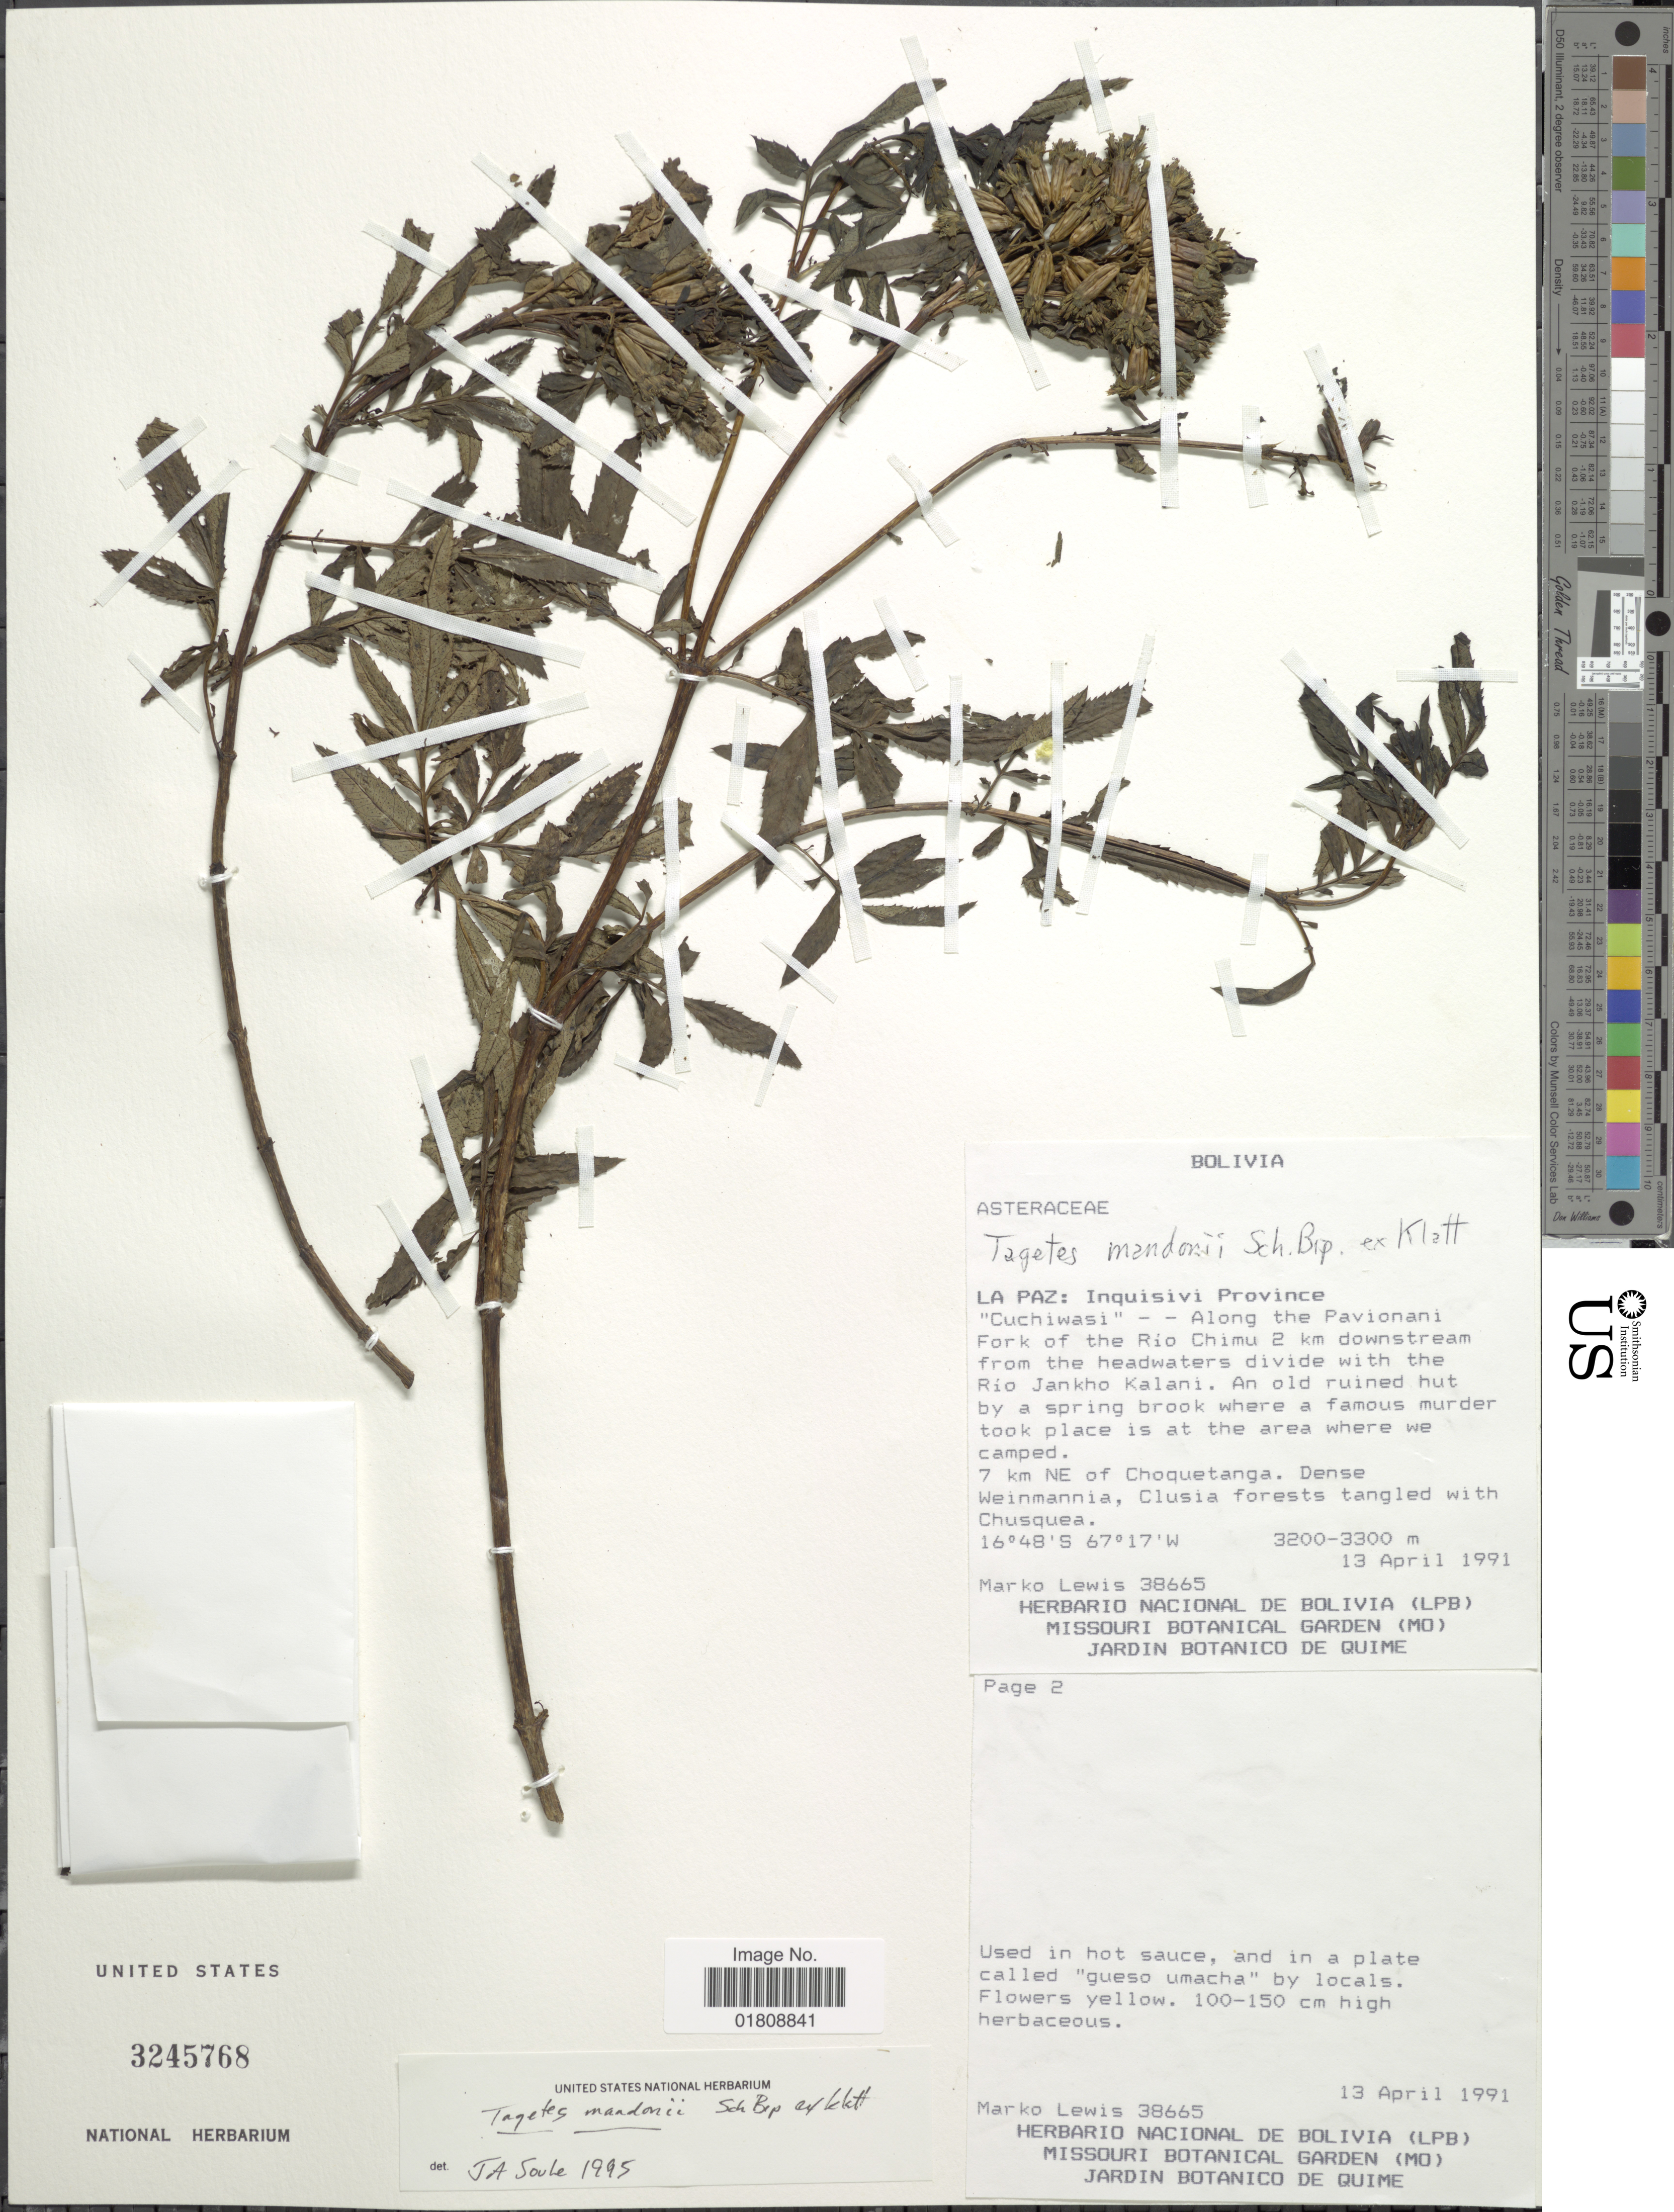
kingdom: Plantae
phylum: Tracheophyta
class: Magnoliopsida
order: Asterales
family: Asteraceae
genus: Tagetes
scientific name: Tagetes mandonii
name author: Sch. Bip. ex Klatt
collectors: M. A. Lewis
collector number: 38665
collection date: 1991-04-13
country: Bolivia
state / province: La Paz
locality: Inquisivi Province, Cuchiwasi, along the Pavionani Fork of the Rio Chimu 2 km downstream from the headwaters divide with the Rio Jankho Kalani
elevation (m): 3200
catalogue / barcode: US 3245768